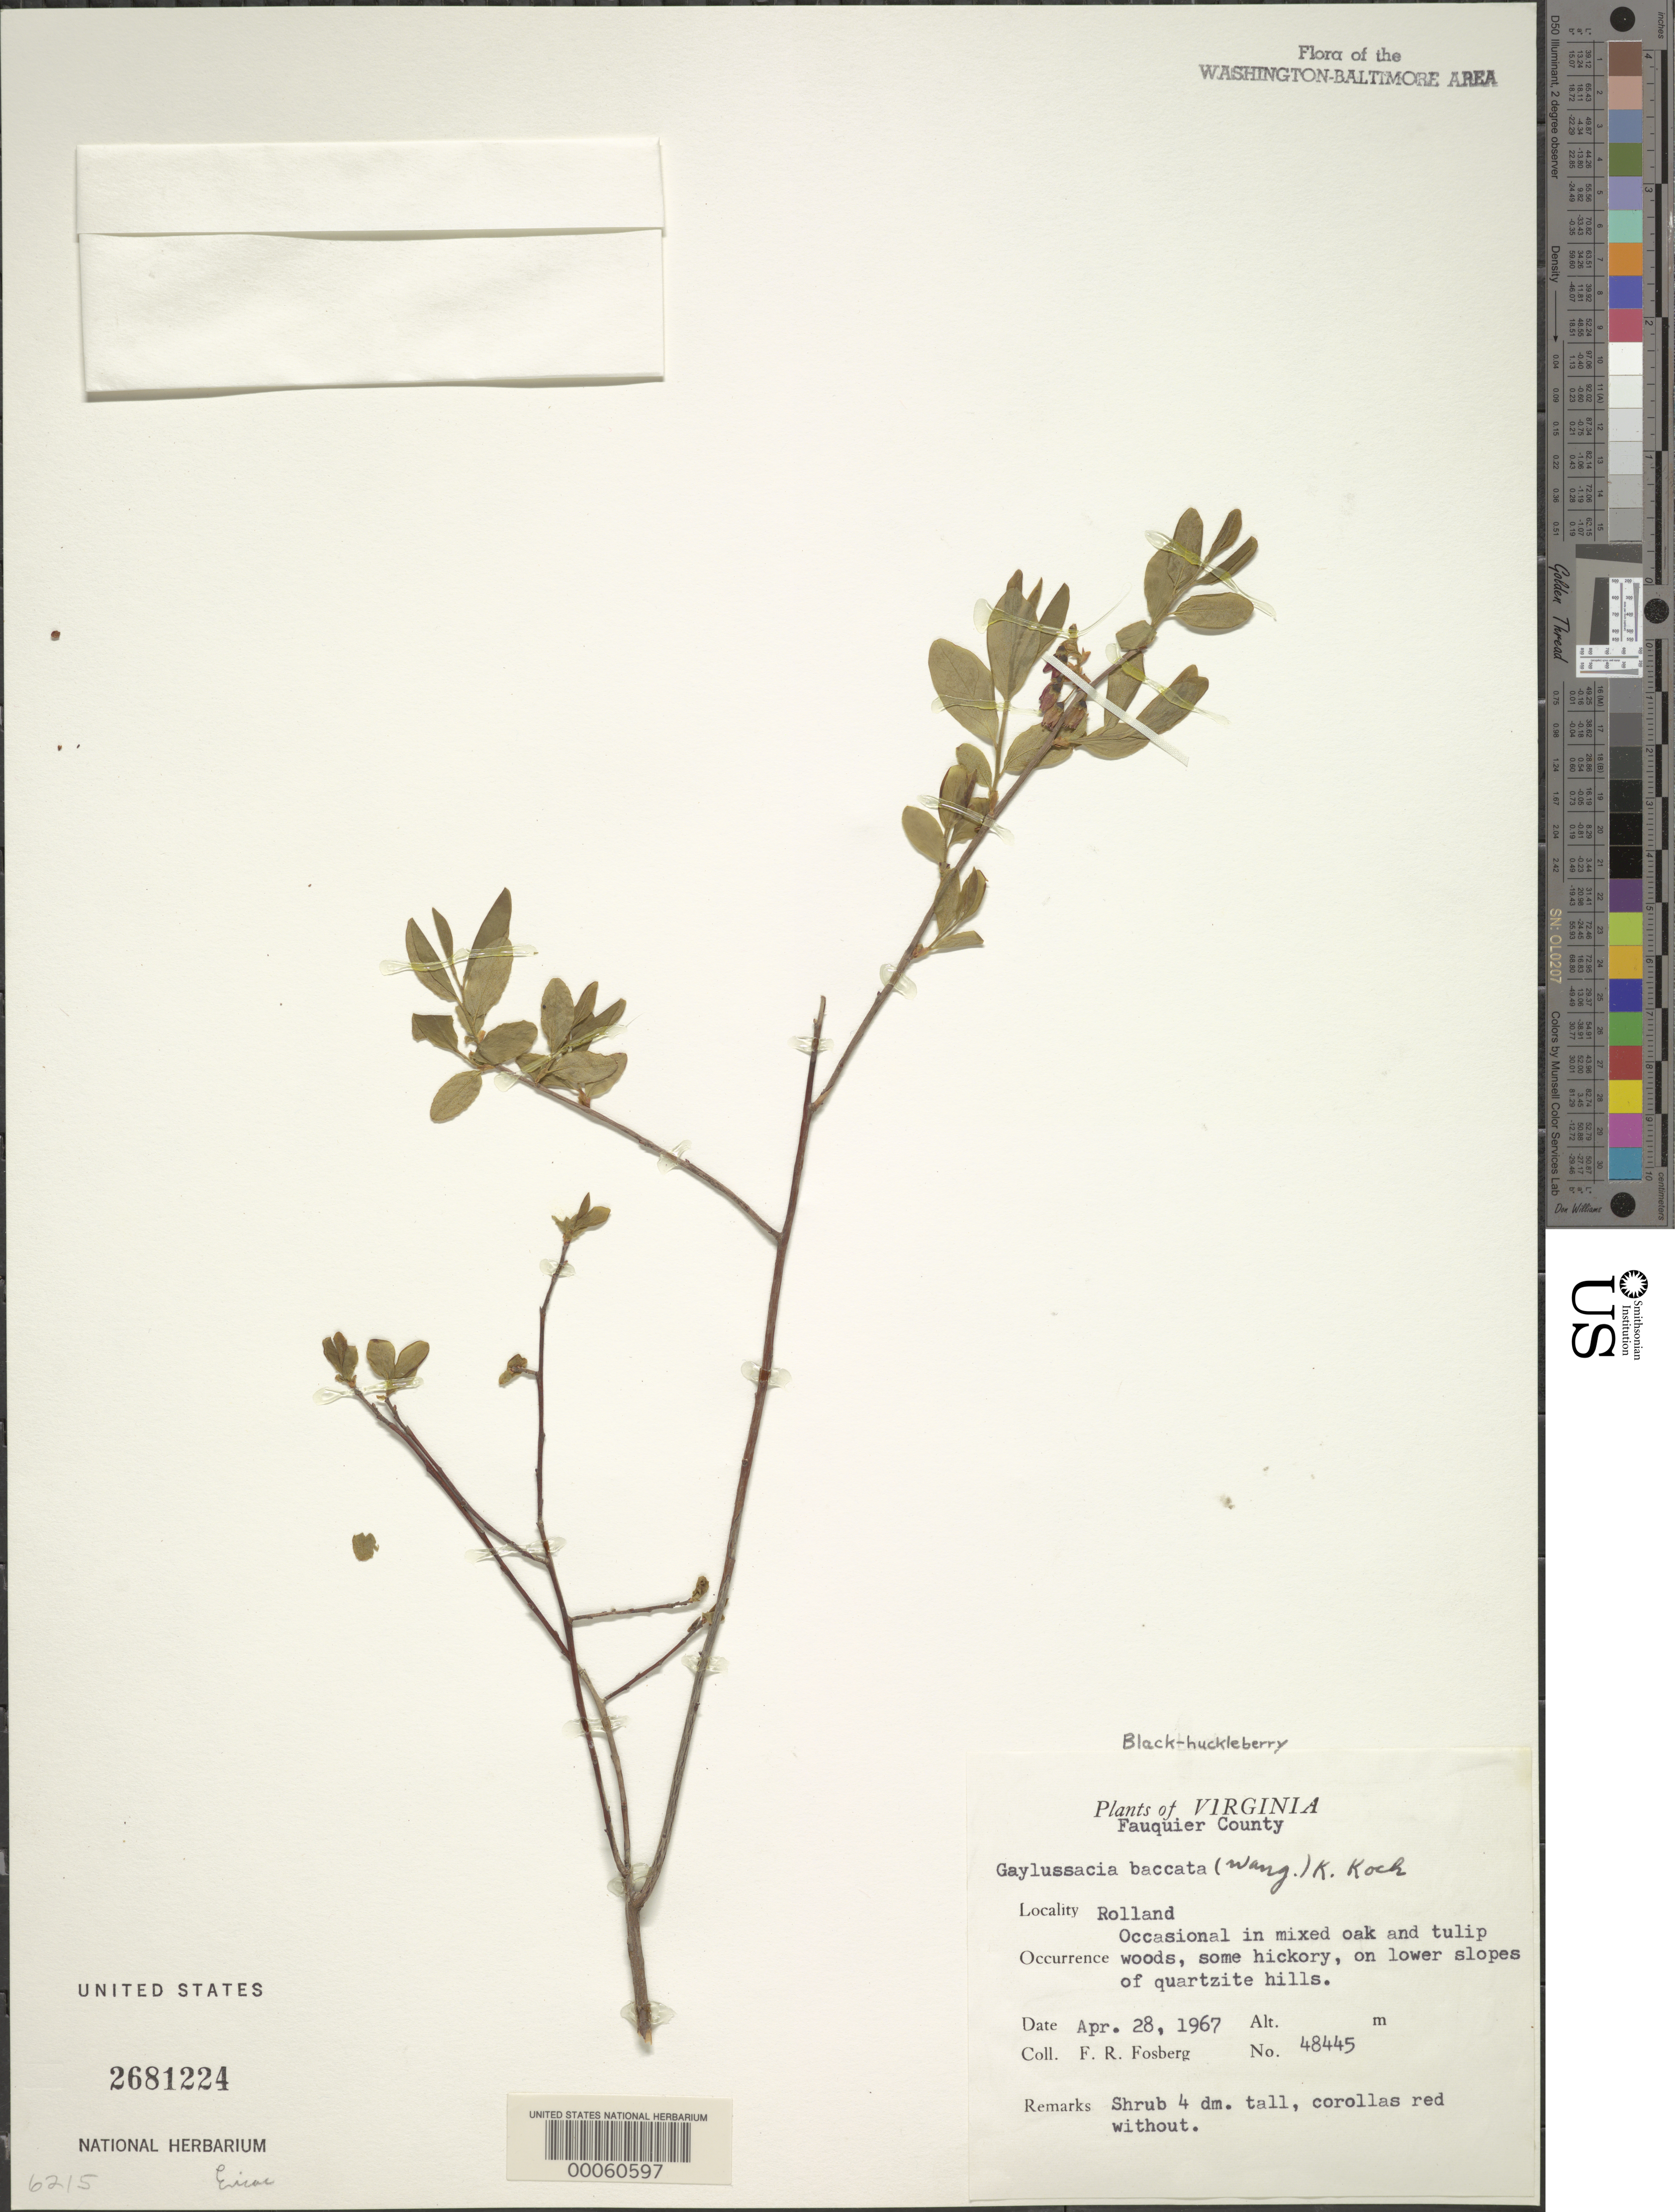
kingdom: Plantae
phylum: Tracheophyta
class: Magnoliopsida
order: Ericales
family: Ericaceae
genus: Gaylussacia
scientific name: Gaylussacia baccata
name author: (Wangenh.) K. Koch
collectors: F. R. Fosberg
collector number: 48445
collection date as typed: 28 Apr 1967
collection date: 1967-04-28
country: United States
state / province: Virginia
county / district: Fauquier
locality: Rolland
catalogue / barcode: US 2681224